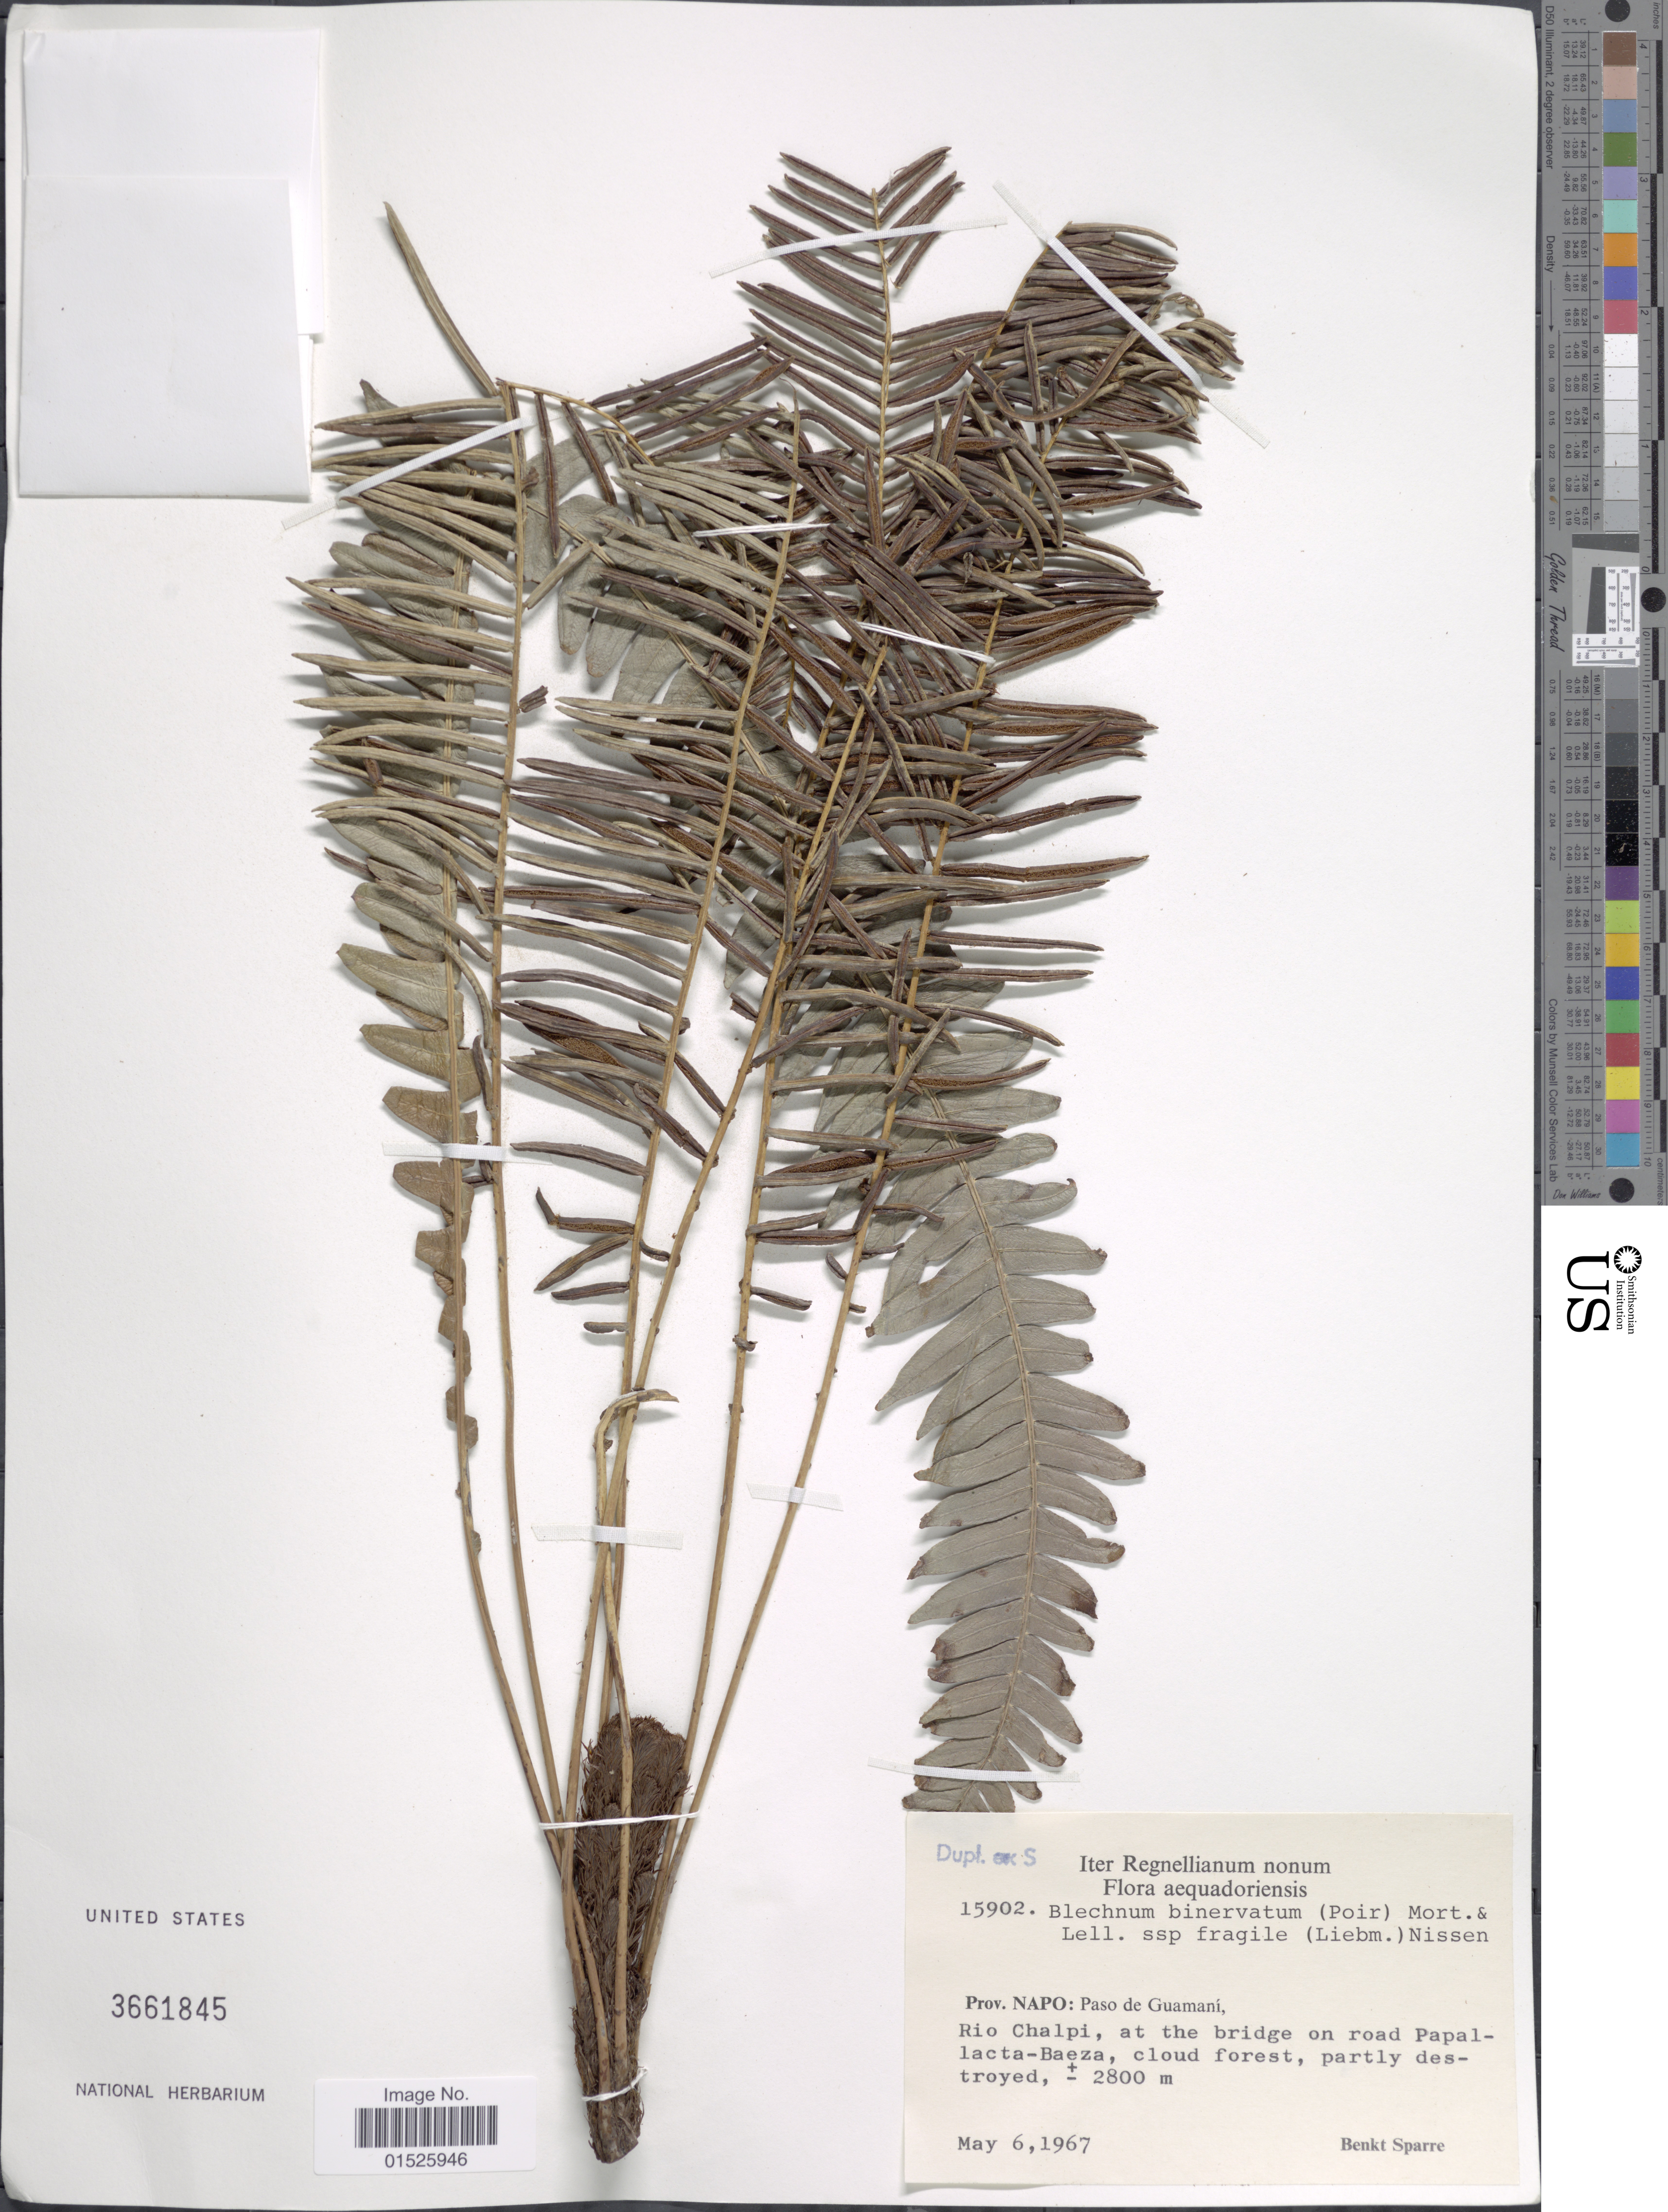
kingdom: Plantae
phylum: Tracheophyta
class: Polypodiopsida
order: Polypodiales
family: Blechnaceae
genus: Blechnum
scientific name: Blechnum fragile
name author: (Liebm.) C.V. Morton & Lellinger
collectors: B. Sparre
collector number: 15902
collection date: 1967-05-06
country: Ecuador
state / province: Napo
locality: Paso de Guamaní, Rio Chalpi, at the bridge on road Papalacta-Baeza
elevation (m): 2800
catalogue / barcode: US 3661845